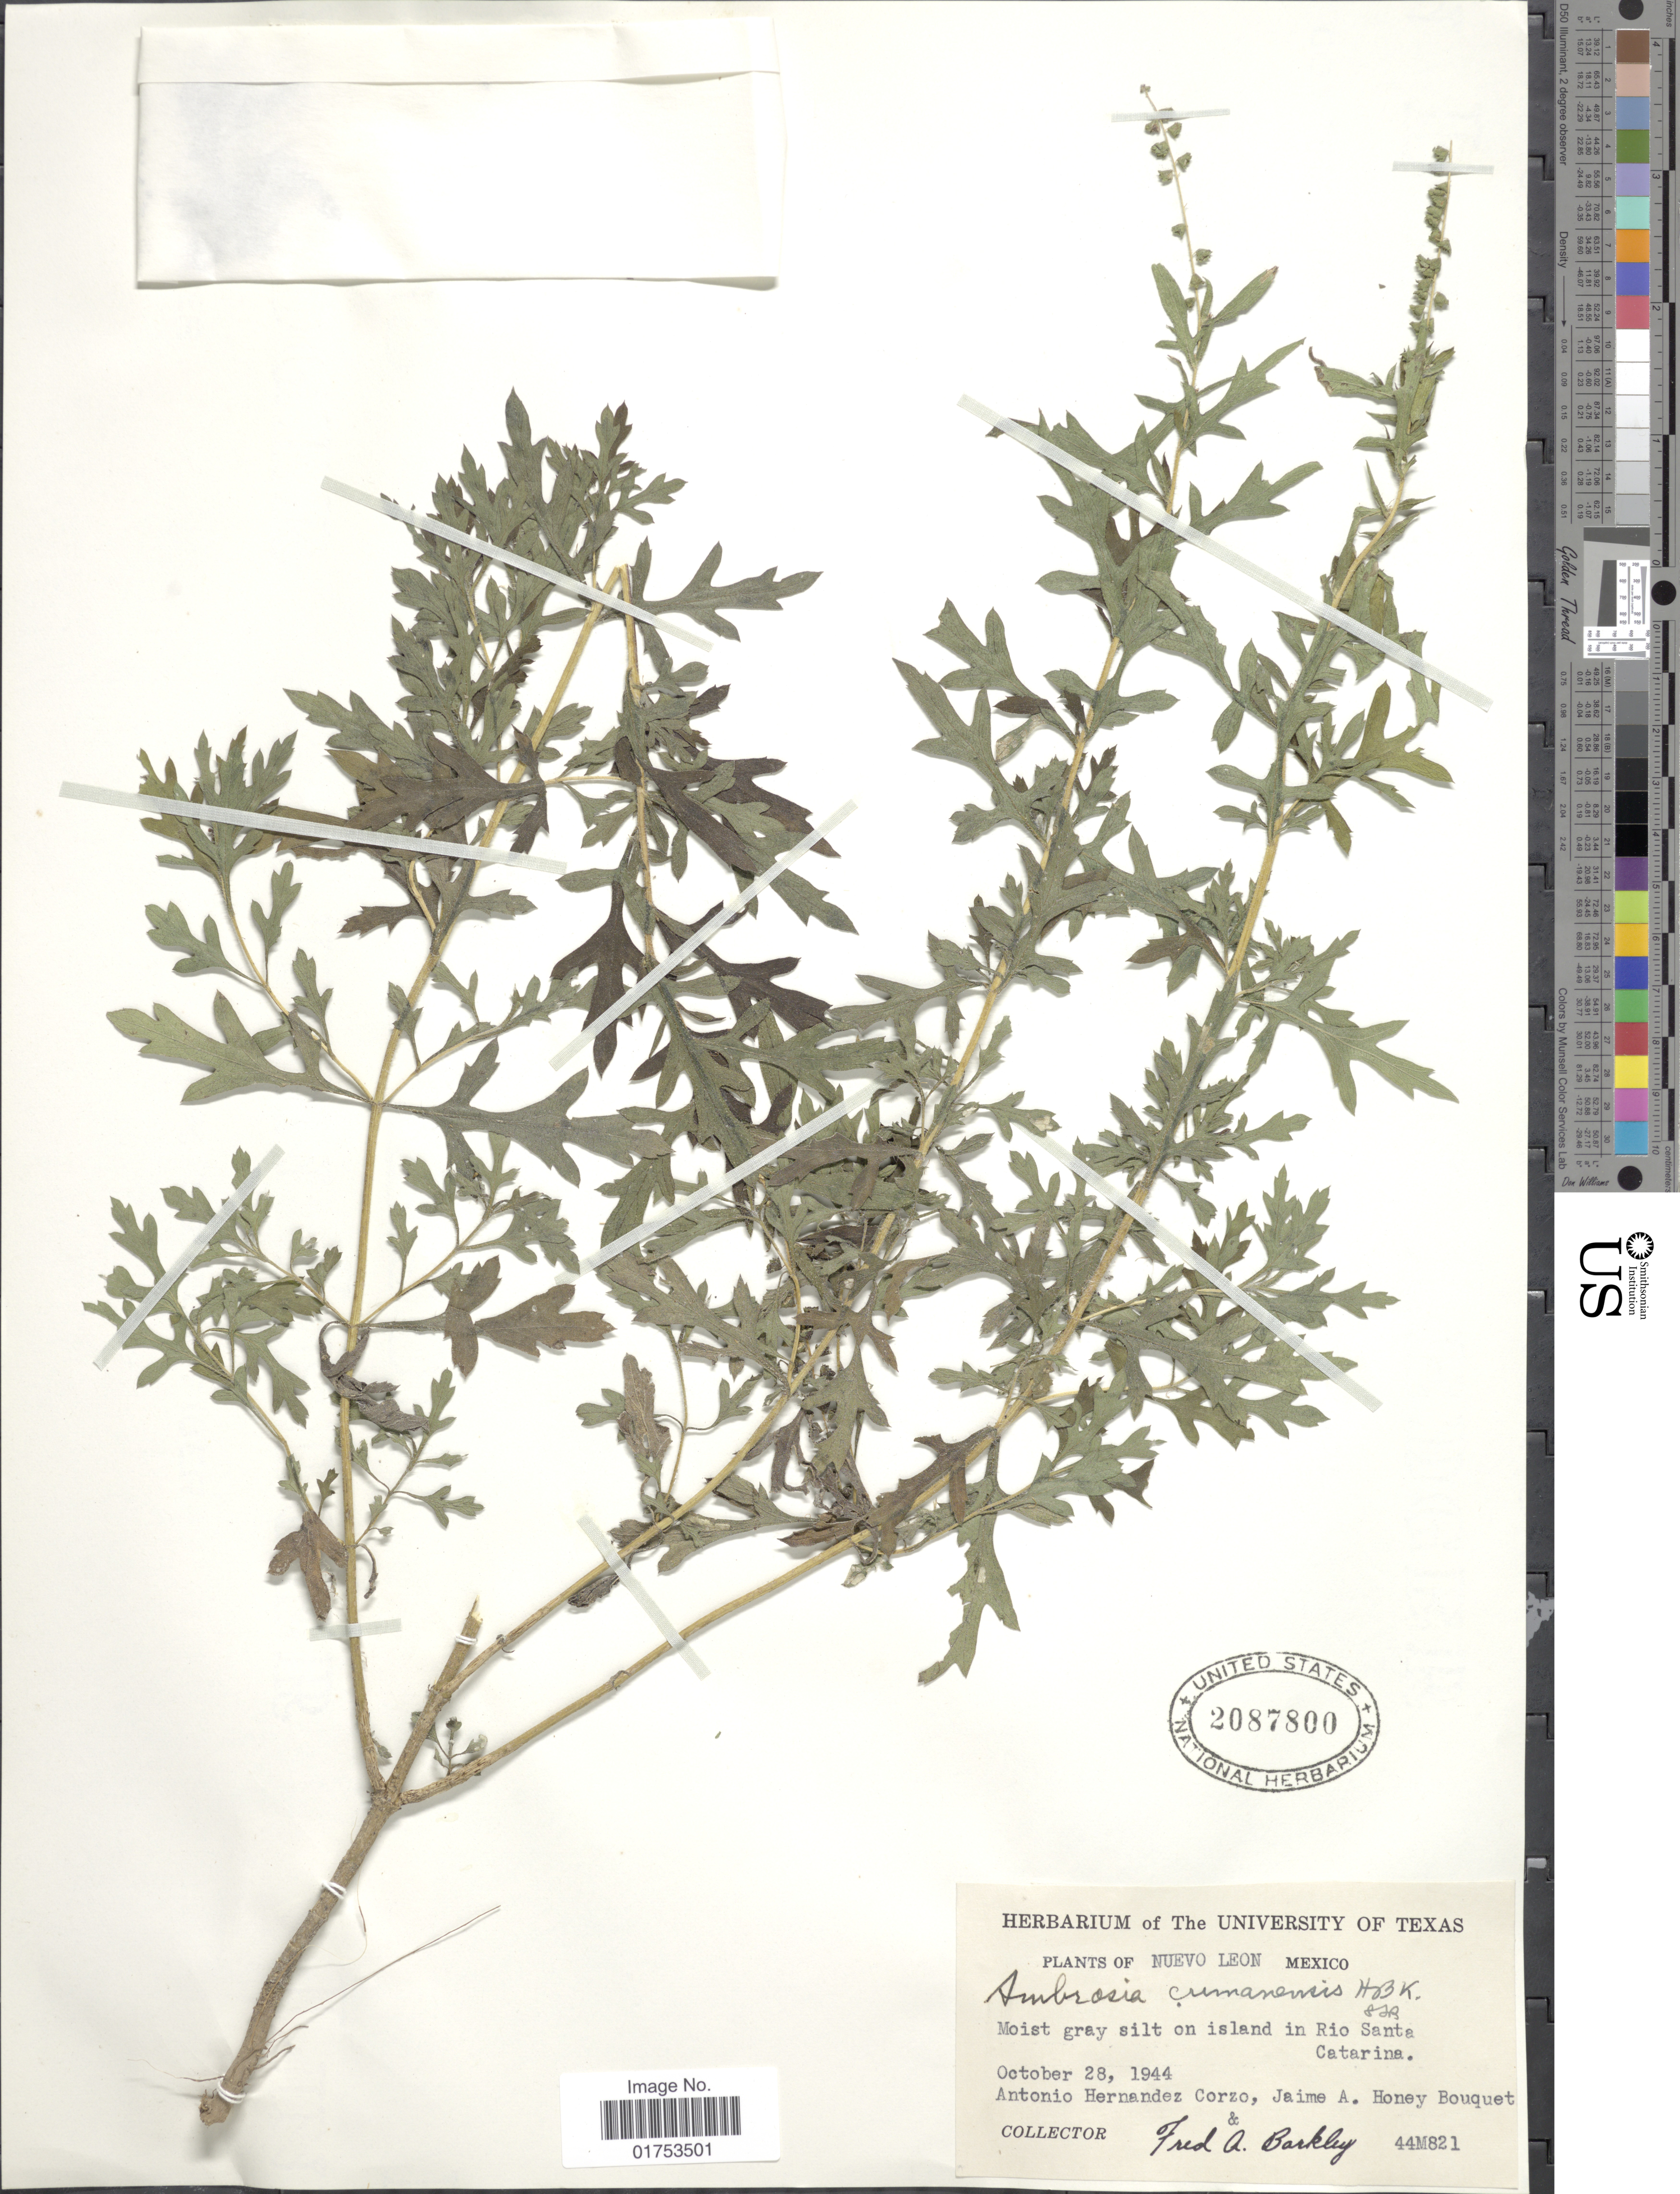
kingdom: Plantae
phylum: Tracheophyta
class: Magnoliopsida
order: Asterales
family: Asteraceae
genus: Ambrosia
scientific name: Ambrosia cumanensis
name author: Kunth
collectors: F. A. Barkley, A. Hernandez-Corzo & Honey Bouquet, J. A.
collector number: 44M821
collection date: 1944-10-28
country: Mexico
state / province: Nuevo León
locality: Moist gray silt on island in Rio Santa Catarina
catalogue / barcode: US 2087800